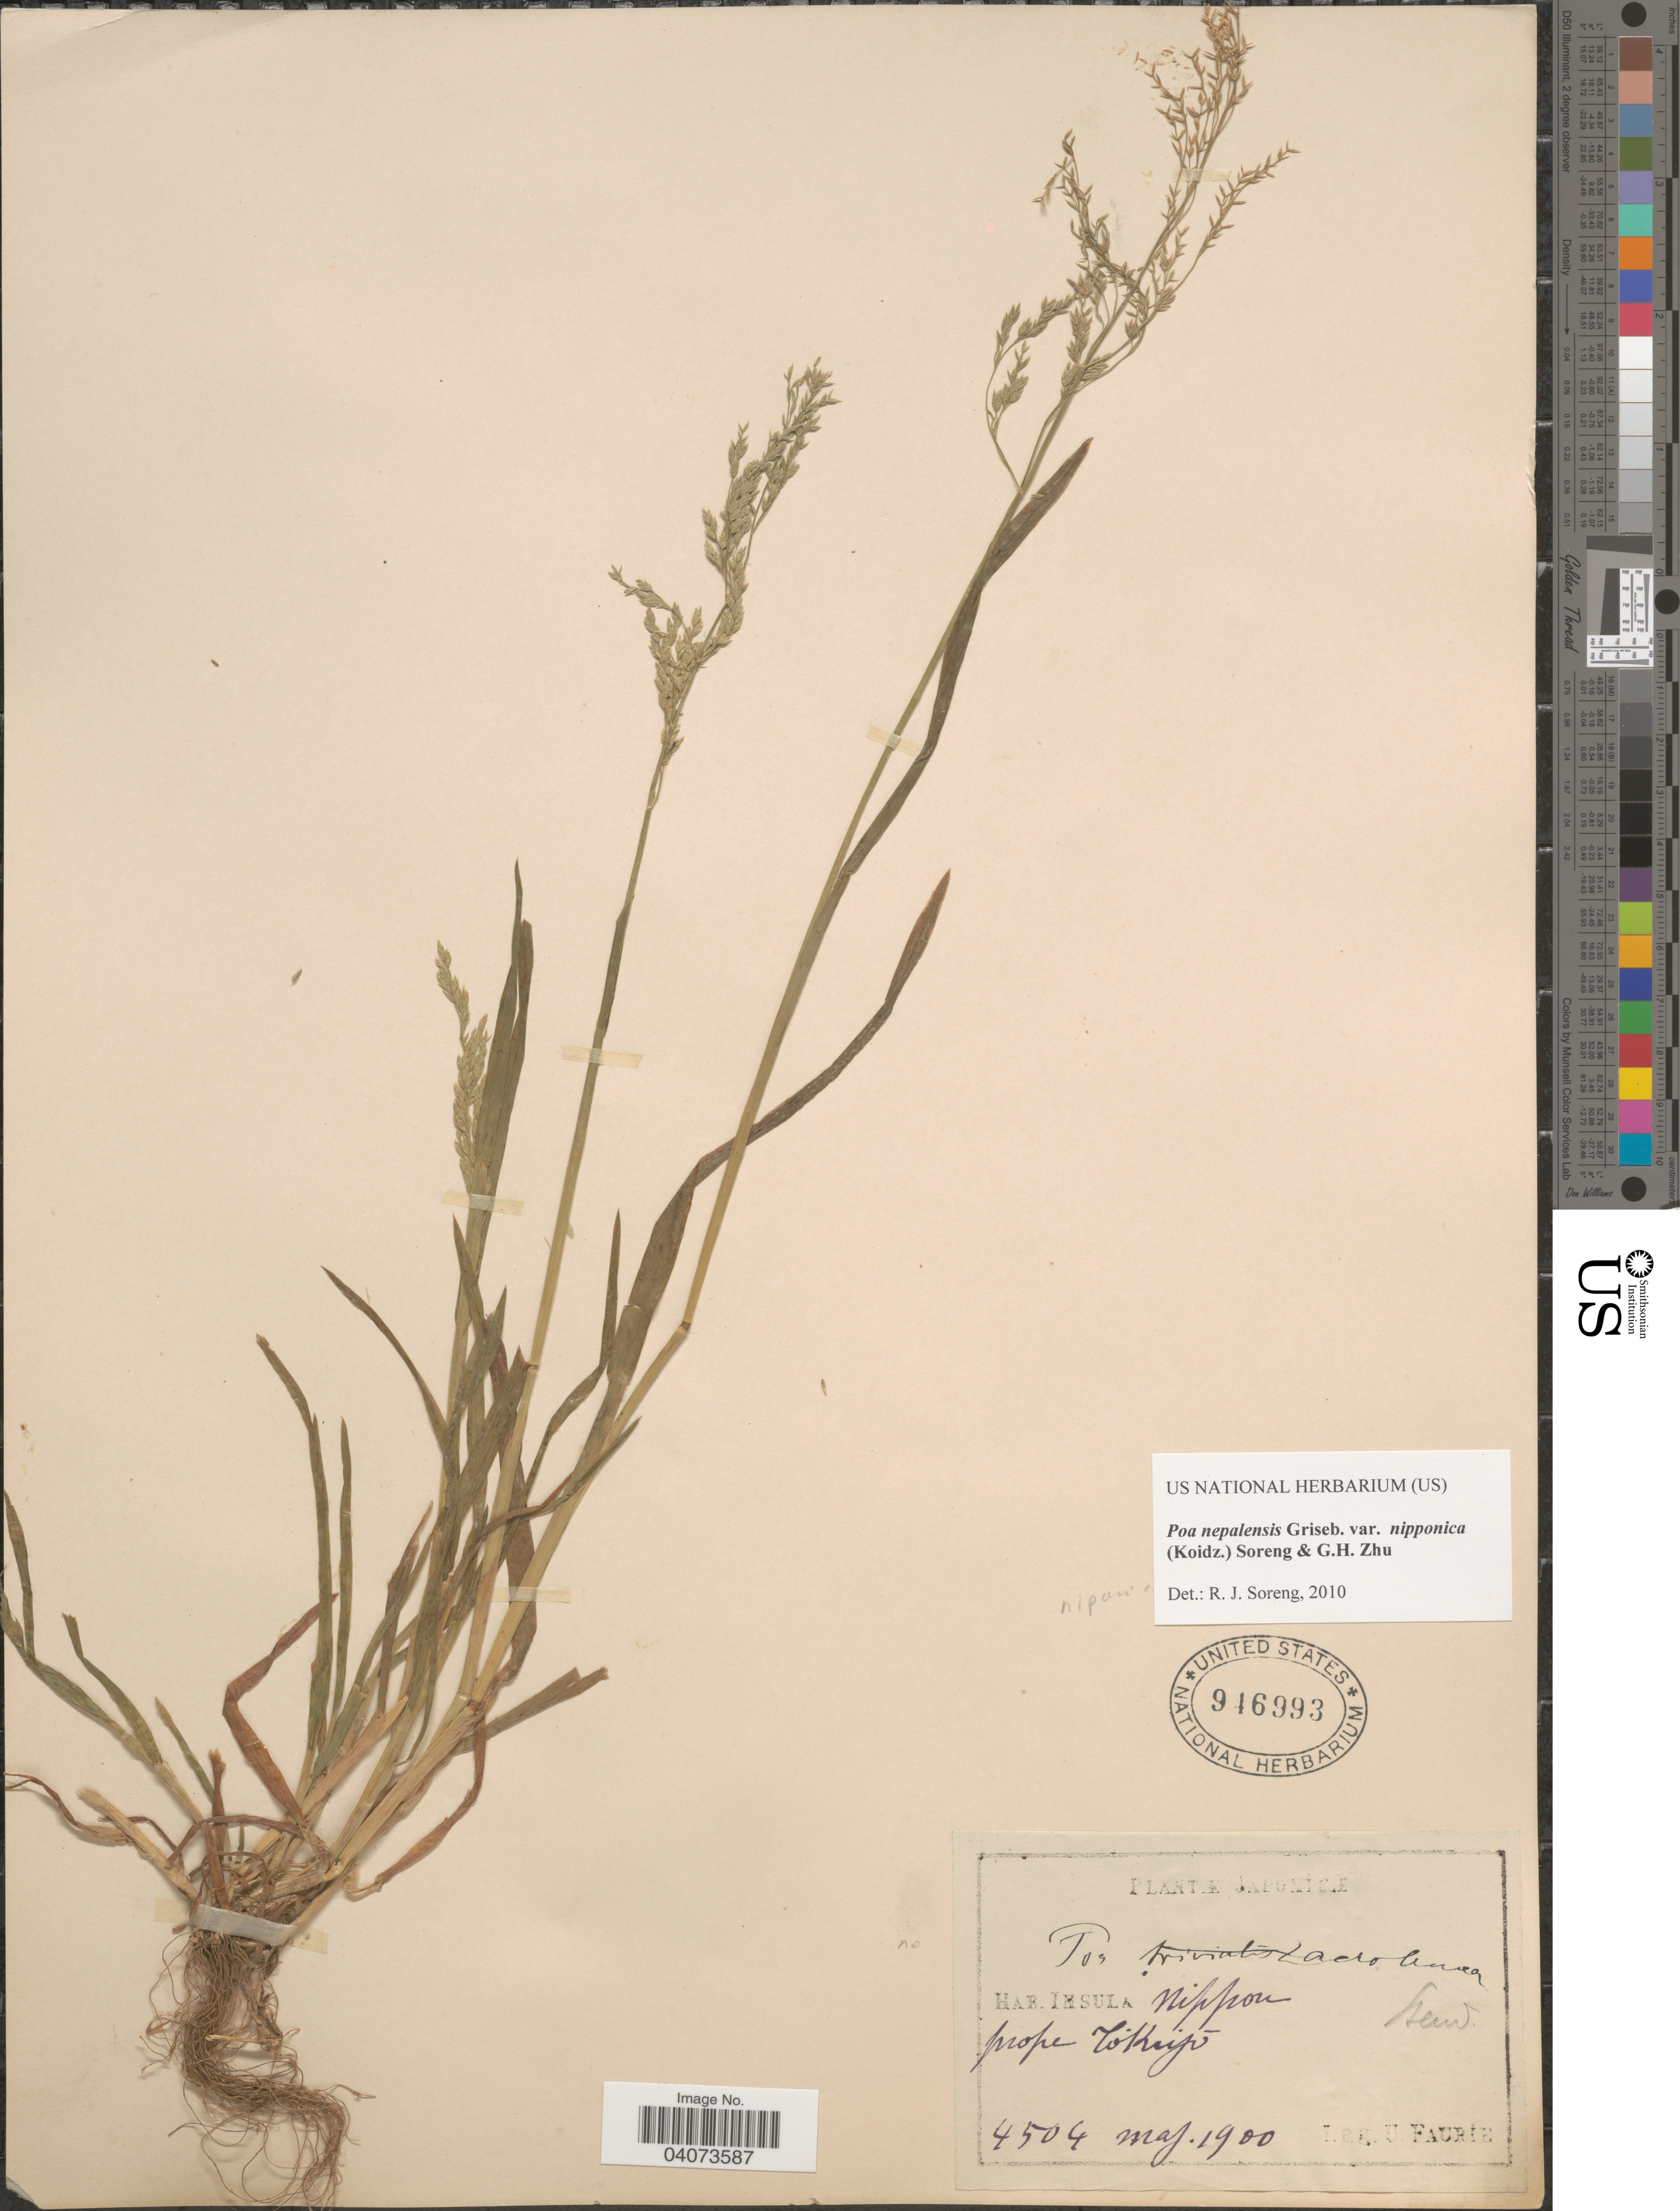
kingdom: Plantae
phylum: Tracheophyta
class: Liliopsida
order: Poales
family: Poaceae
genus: Poa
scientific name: Poa nepalensis var. nipponica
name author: (Koidz.) Soreng & G.H. Zhu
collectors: U. Faurie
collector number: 4504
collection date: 1900-05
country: Japan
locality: Japonica. Insula Nippon. Prope Tokiyo.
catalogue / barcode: US 946993